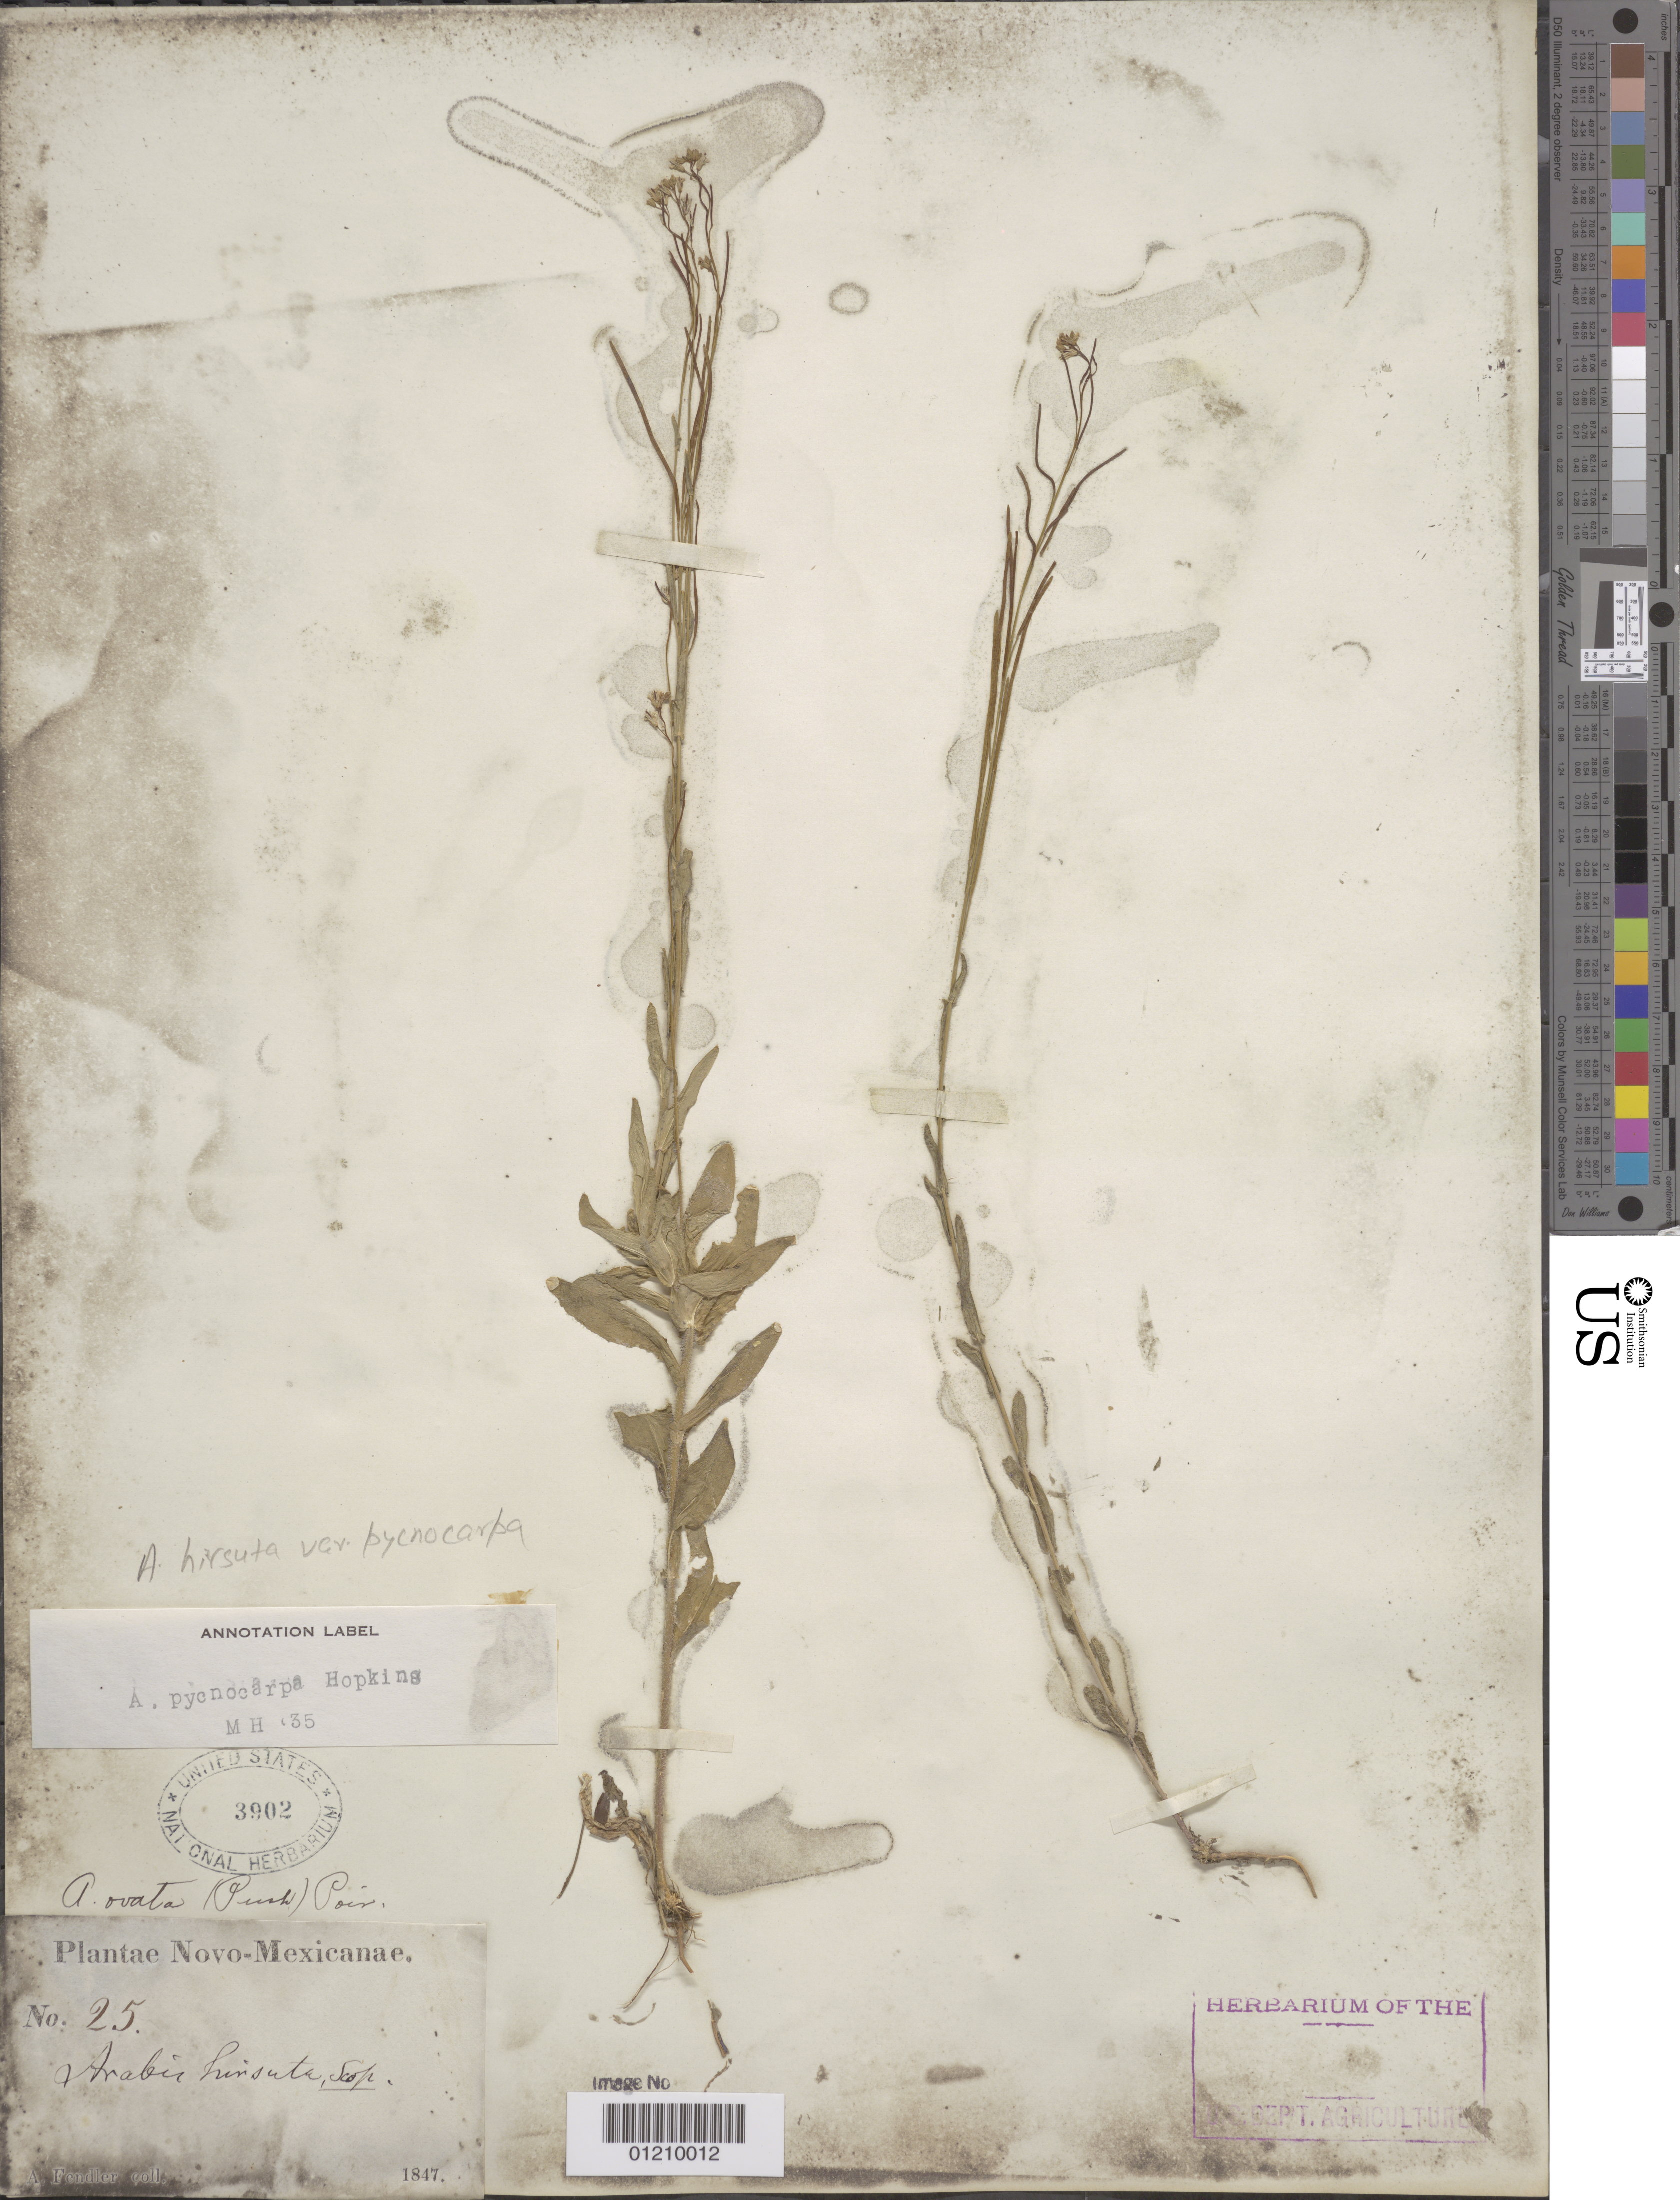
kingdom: Plantae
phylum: Tracheophyta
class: Magnoliopsida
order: Brassicales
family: Brassicaceae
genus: Arabis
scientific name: Arabis hirsuta var. pycnocarpa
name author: M. Hopkins & Rollins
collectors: A. Fendler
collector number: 25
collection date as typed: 1847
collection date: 1847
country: United States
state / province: New Mexico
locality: "Plantae Novo-Mexicanae"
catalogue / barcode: US 3902